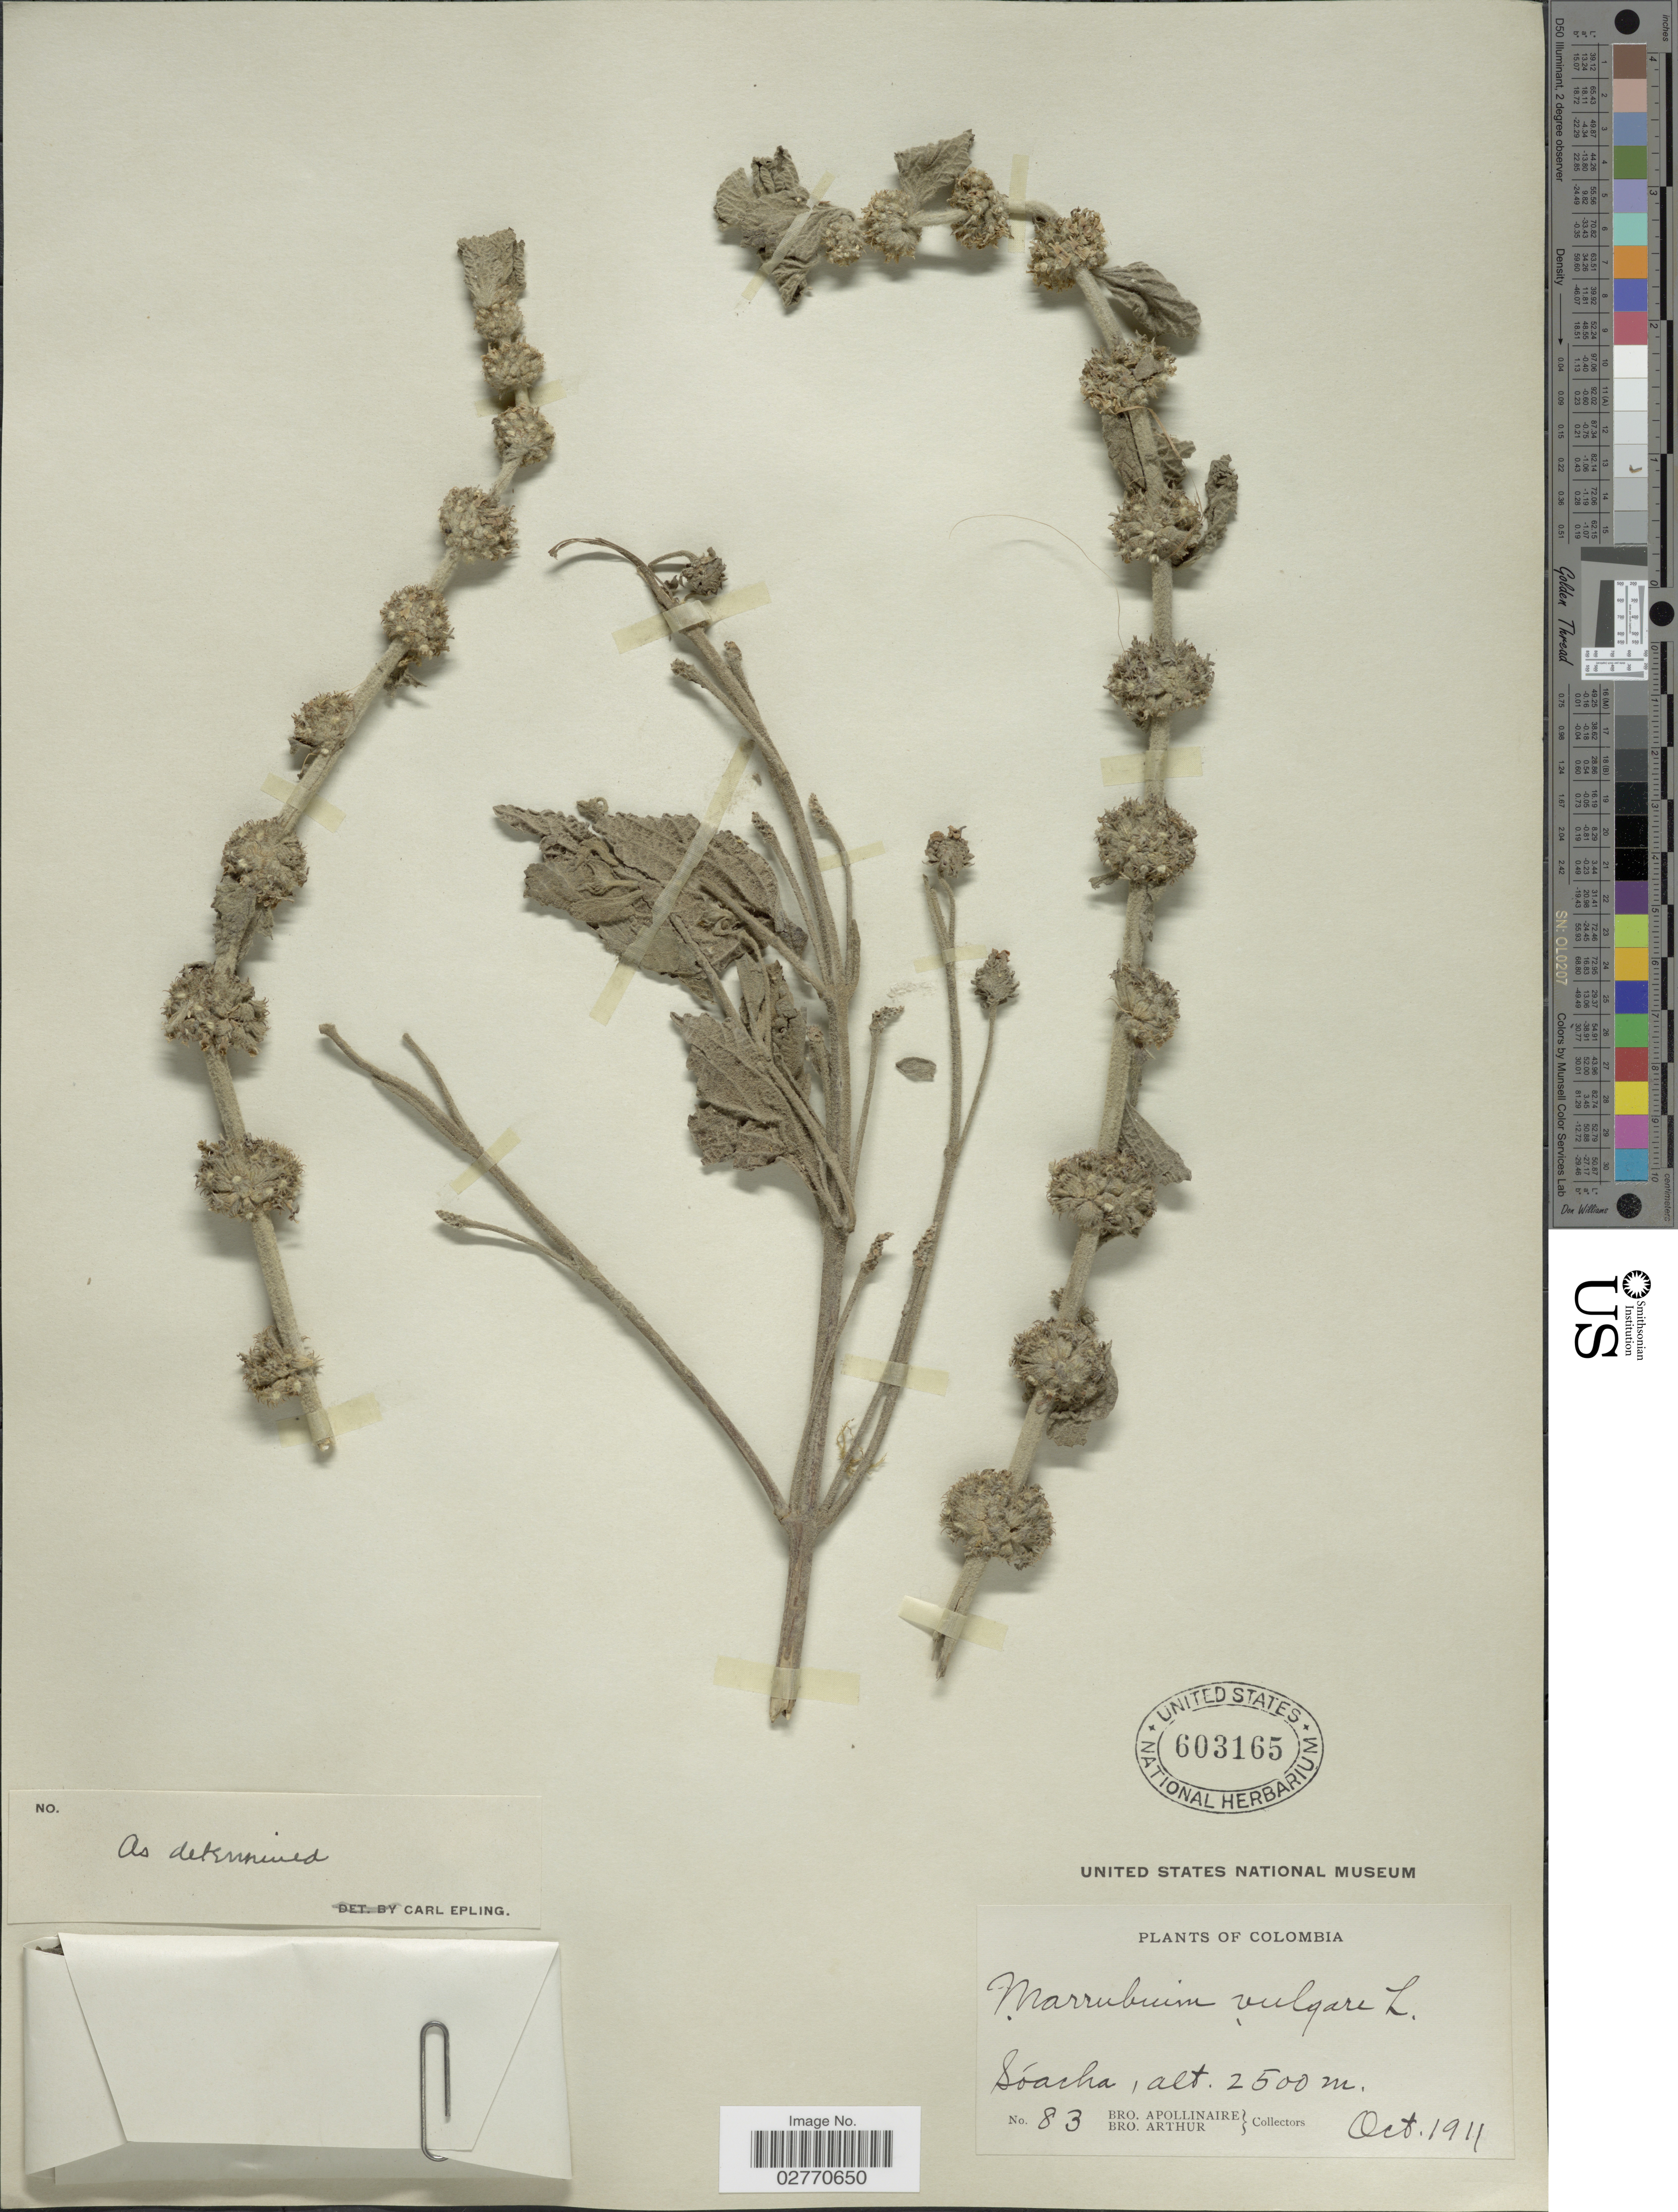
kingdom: Plantae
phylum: Tracheophyta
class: Magnoliopsida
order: Lamiales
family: Lamiaceae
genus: Marrubium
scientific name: Marrubium vulgare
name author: L.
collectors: Bro. Apollinaire & Bro. Arthur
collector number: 83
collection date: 1911-10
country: Colombia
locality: Sóacha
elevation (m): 2500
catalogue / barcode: US 603165